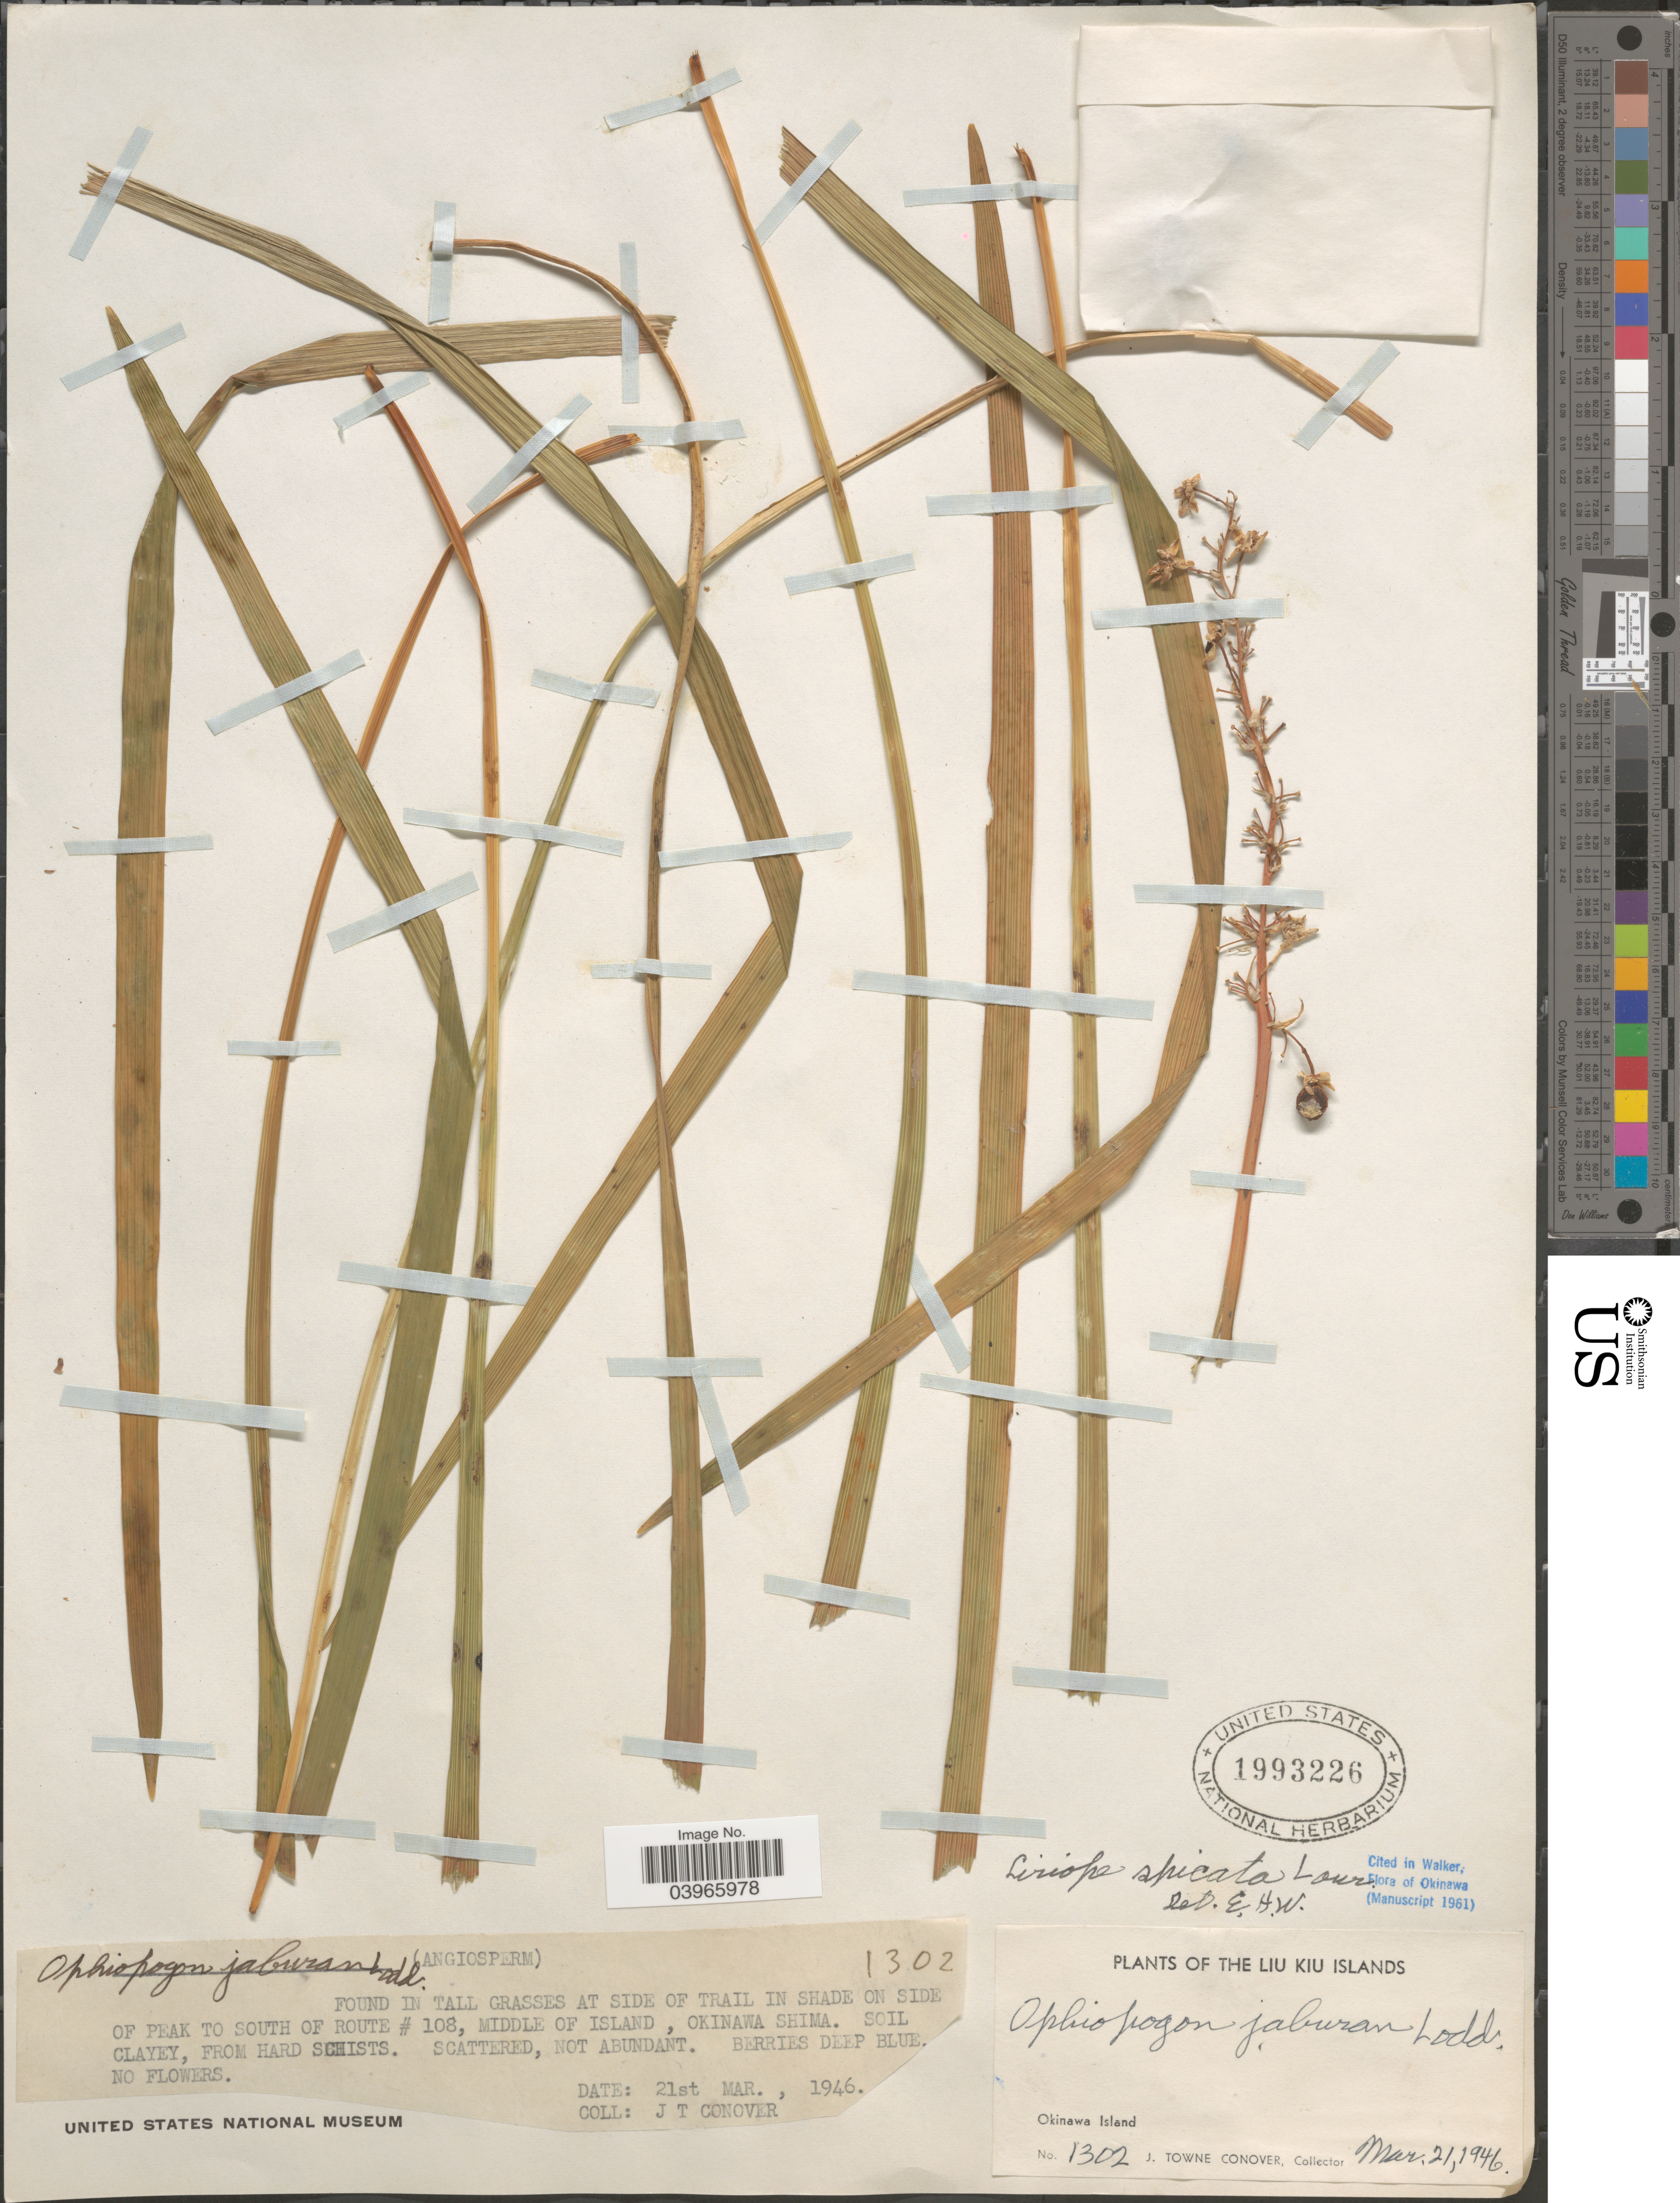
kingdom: Plantae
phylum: Tracheophyta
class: Liliopsida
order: Asparagales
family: Asparagaceae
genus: Liriope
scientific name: Liriope spicata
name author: Lour.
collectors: J. T. Conover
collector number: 1302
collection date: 1946-03-21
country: Japan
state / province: Okinawa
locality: On side of peak to South of Route # 108, Middle of Island, Okinawa Shima. The Liu Kiu Islands. Okinawa Island.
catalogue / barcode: US 1993226